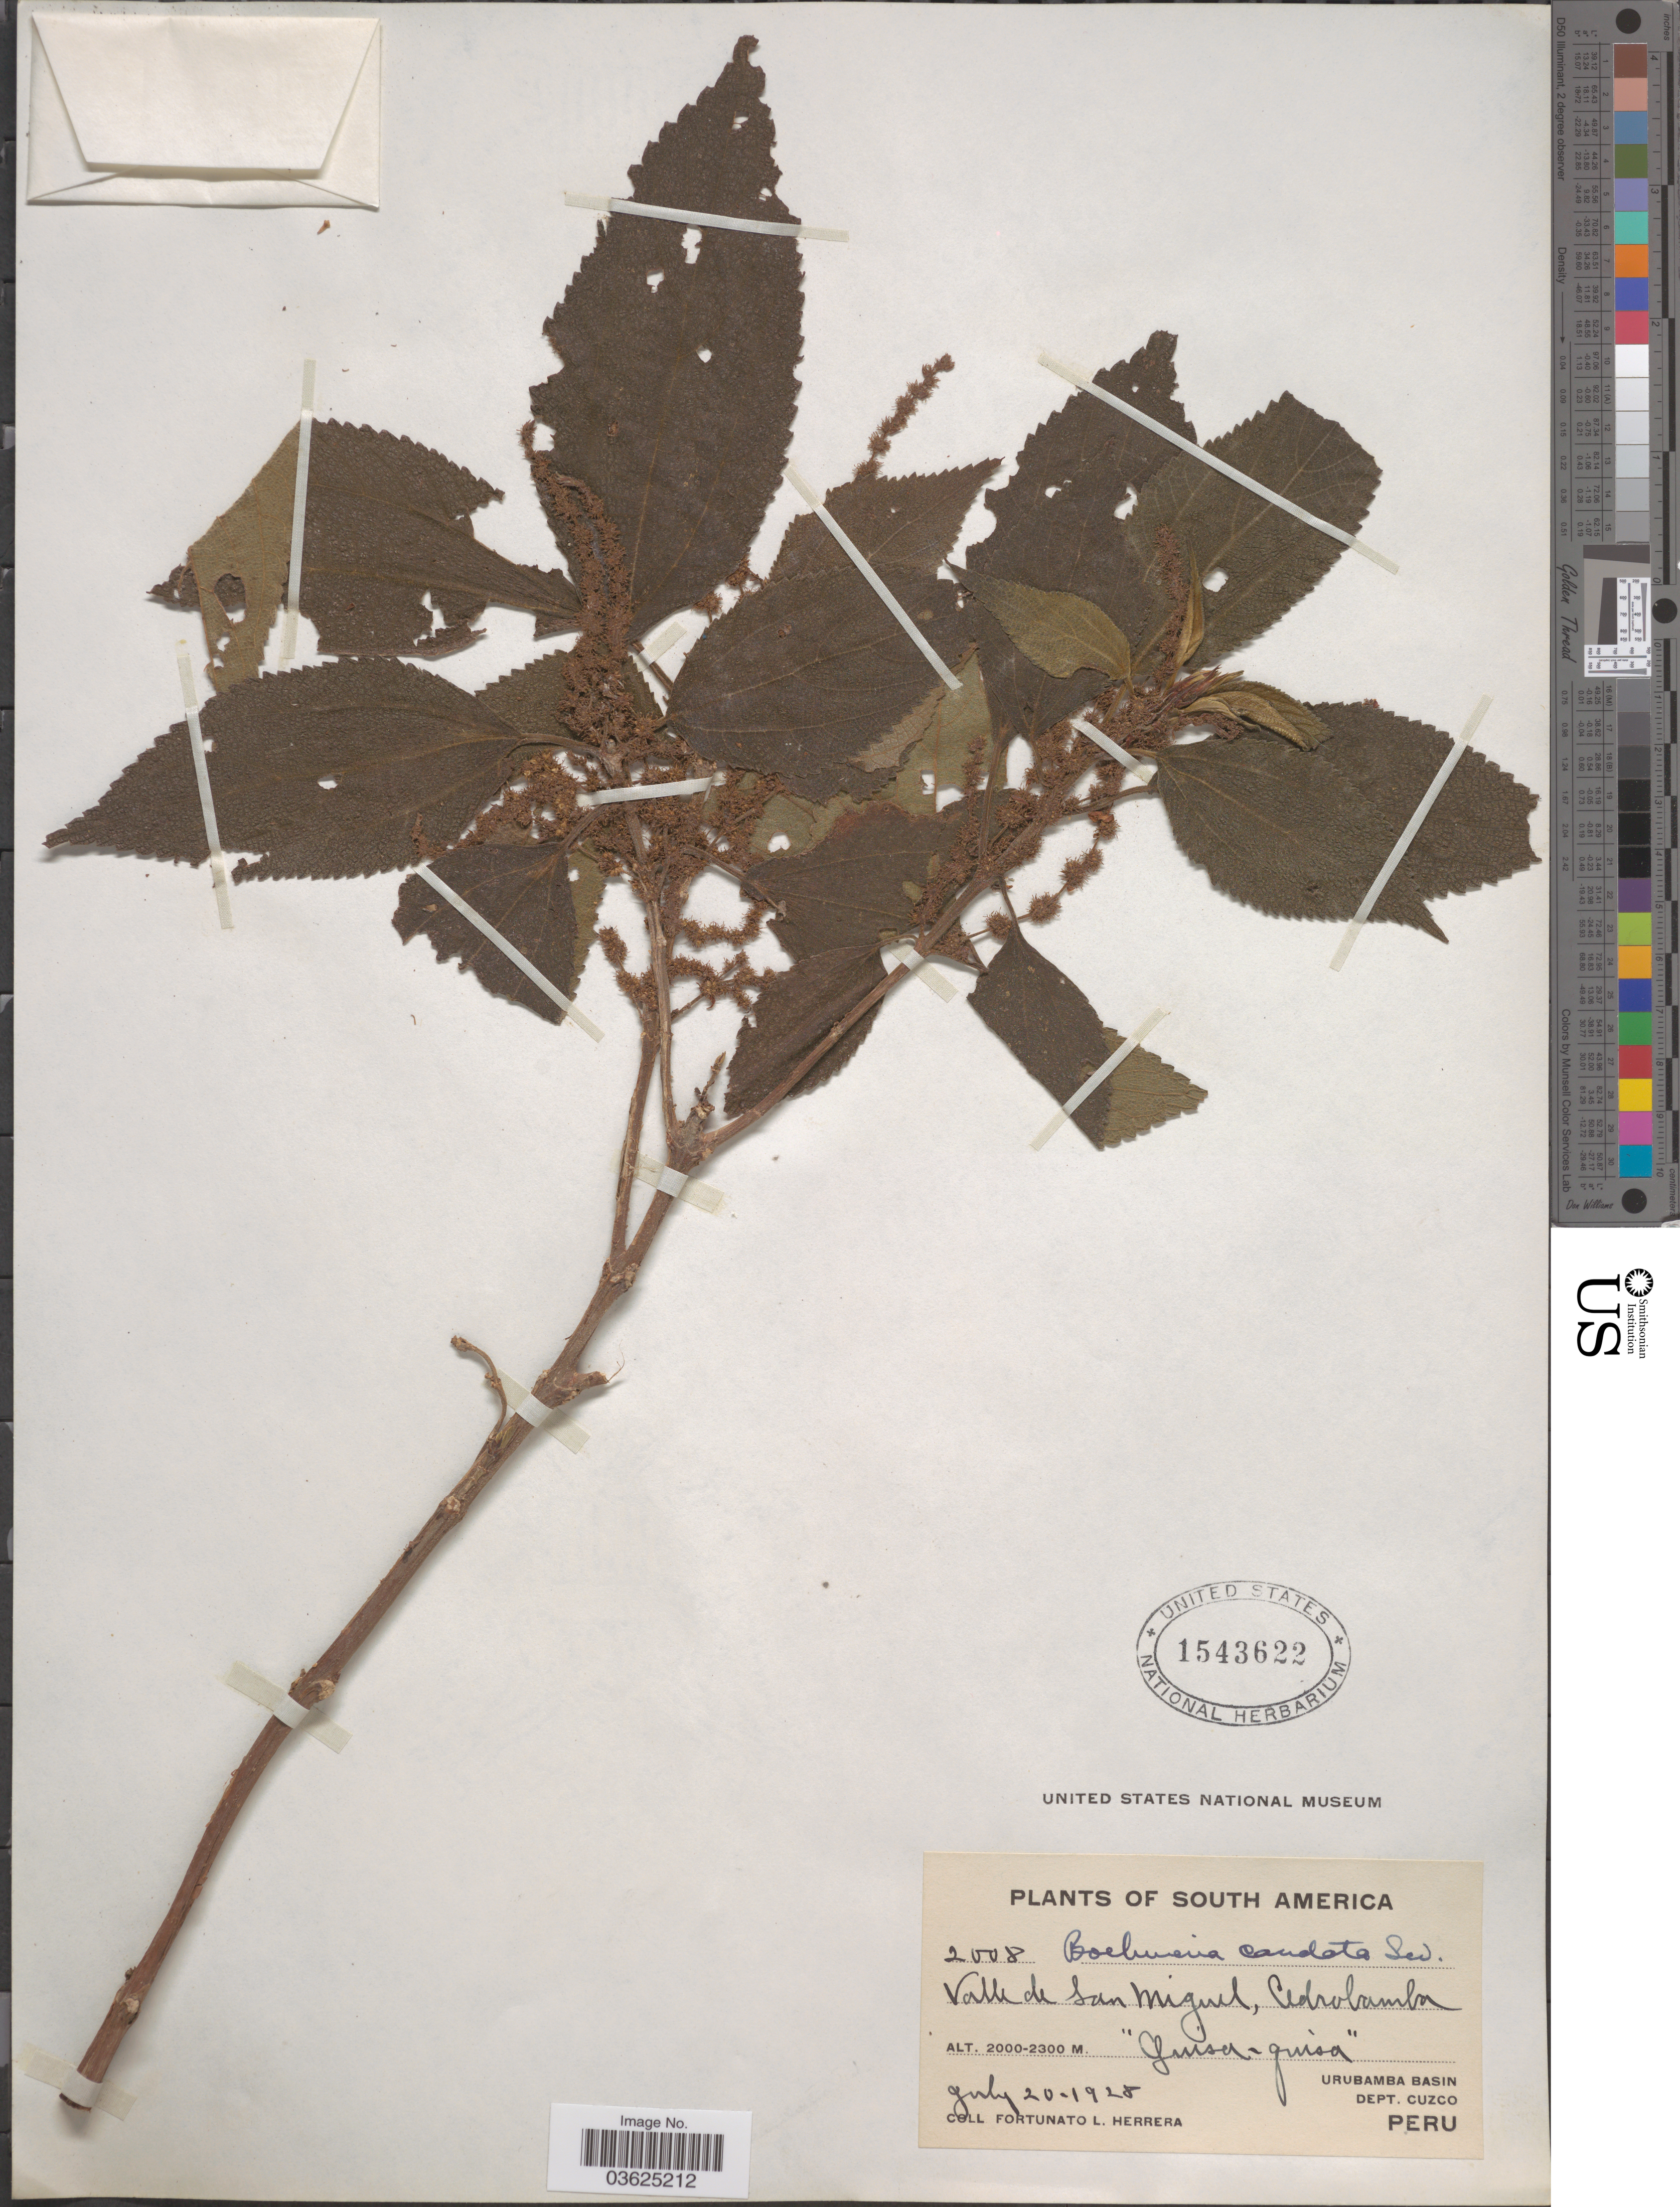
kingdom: Plantae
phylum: Tracheophyta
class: Magnoliopsida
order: Rosales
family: Urticaceae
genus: Boehmeria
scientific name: Boehmeria caudata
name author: Sw.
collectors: F. L. Herrera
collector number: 2008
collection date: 1928-07-20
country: Peru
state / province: Cusco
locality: Valle de San Miguel, Cedrobamba. "Guisa-guisa". [unsure placement] Urubamba Basin. Dept. Cuzco.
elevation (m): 2000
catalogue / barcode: US 1543622